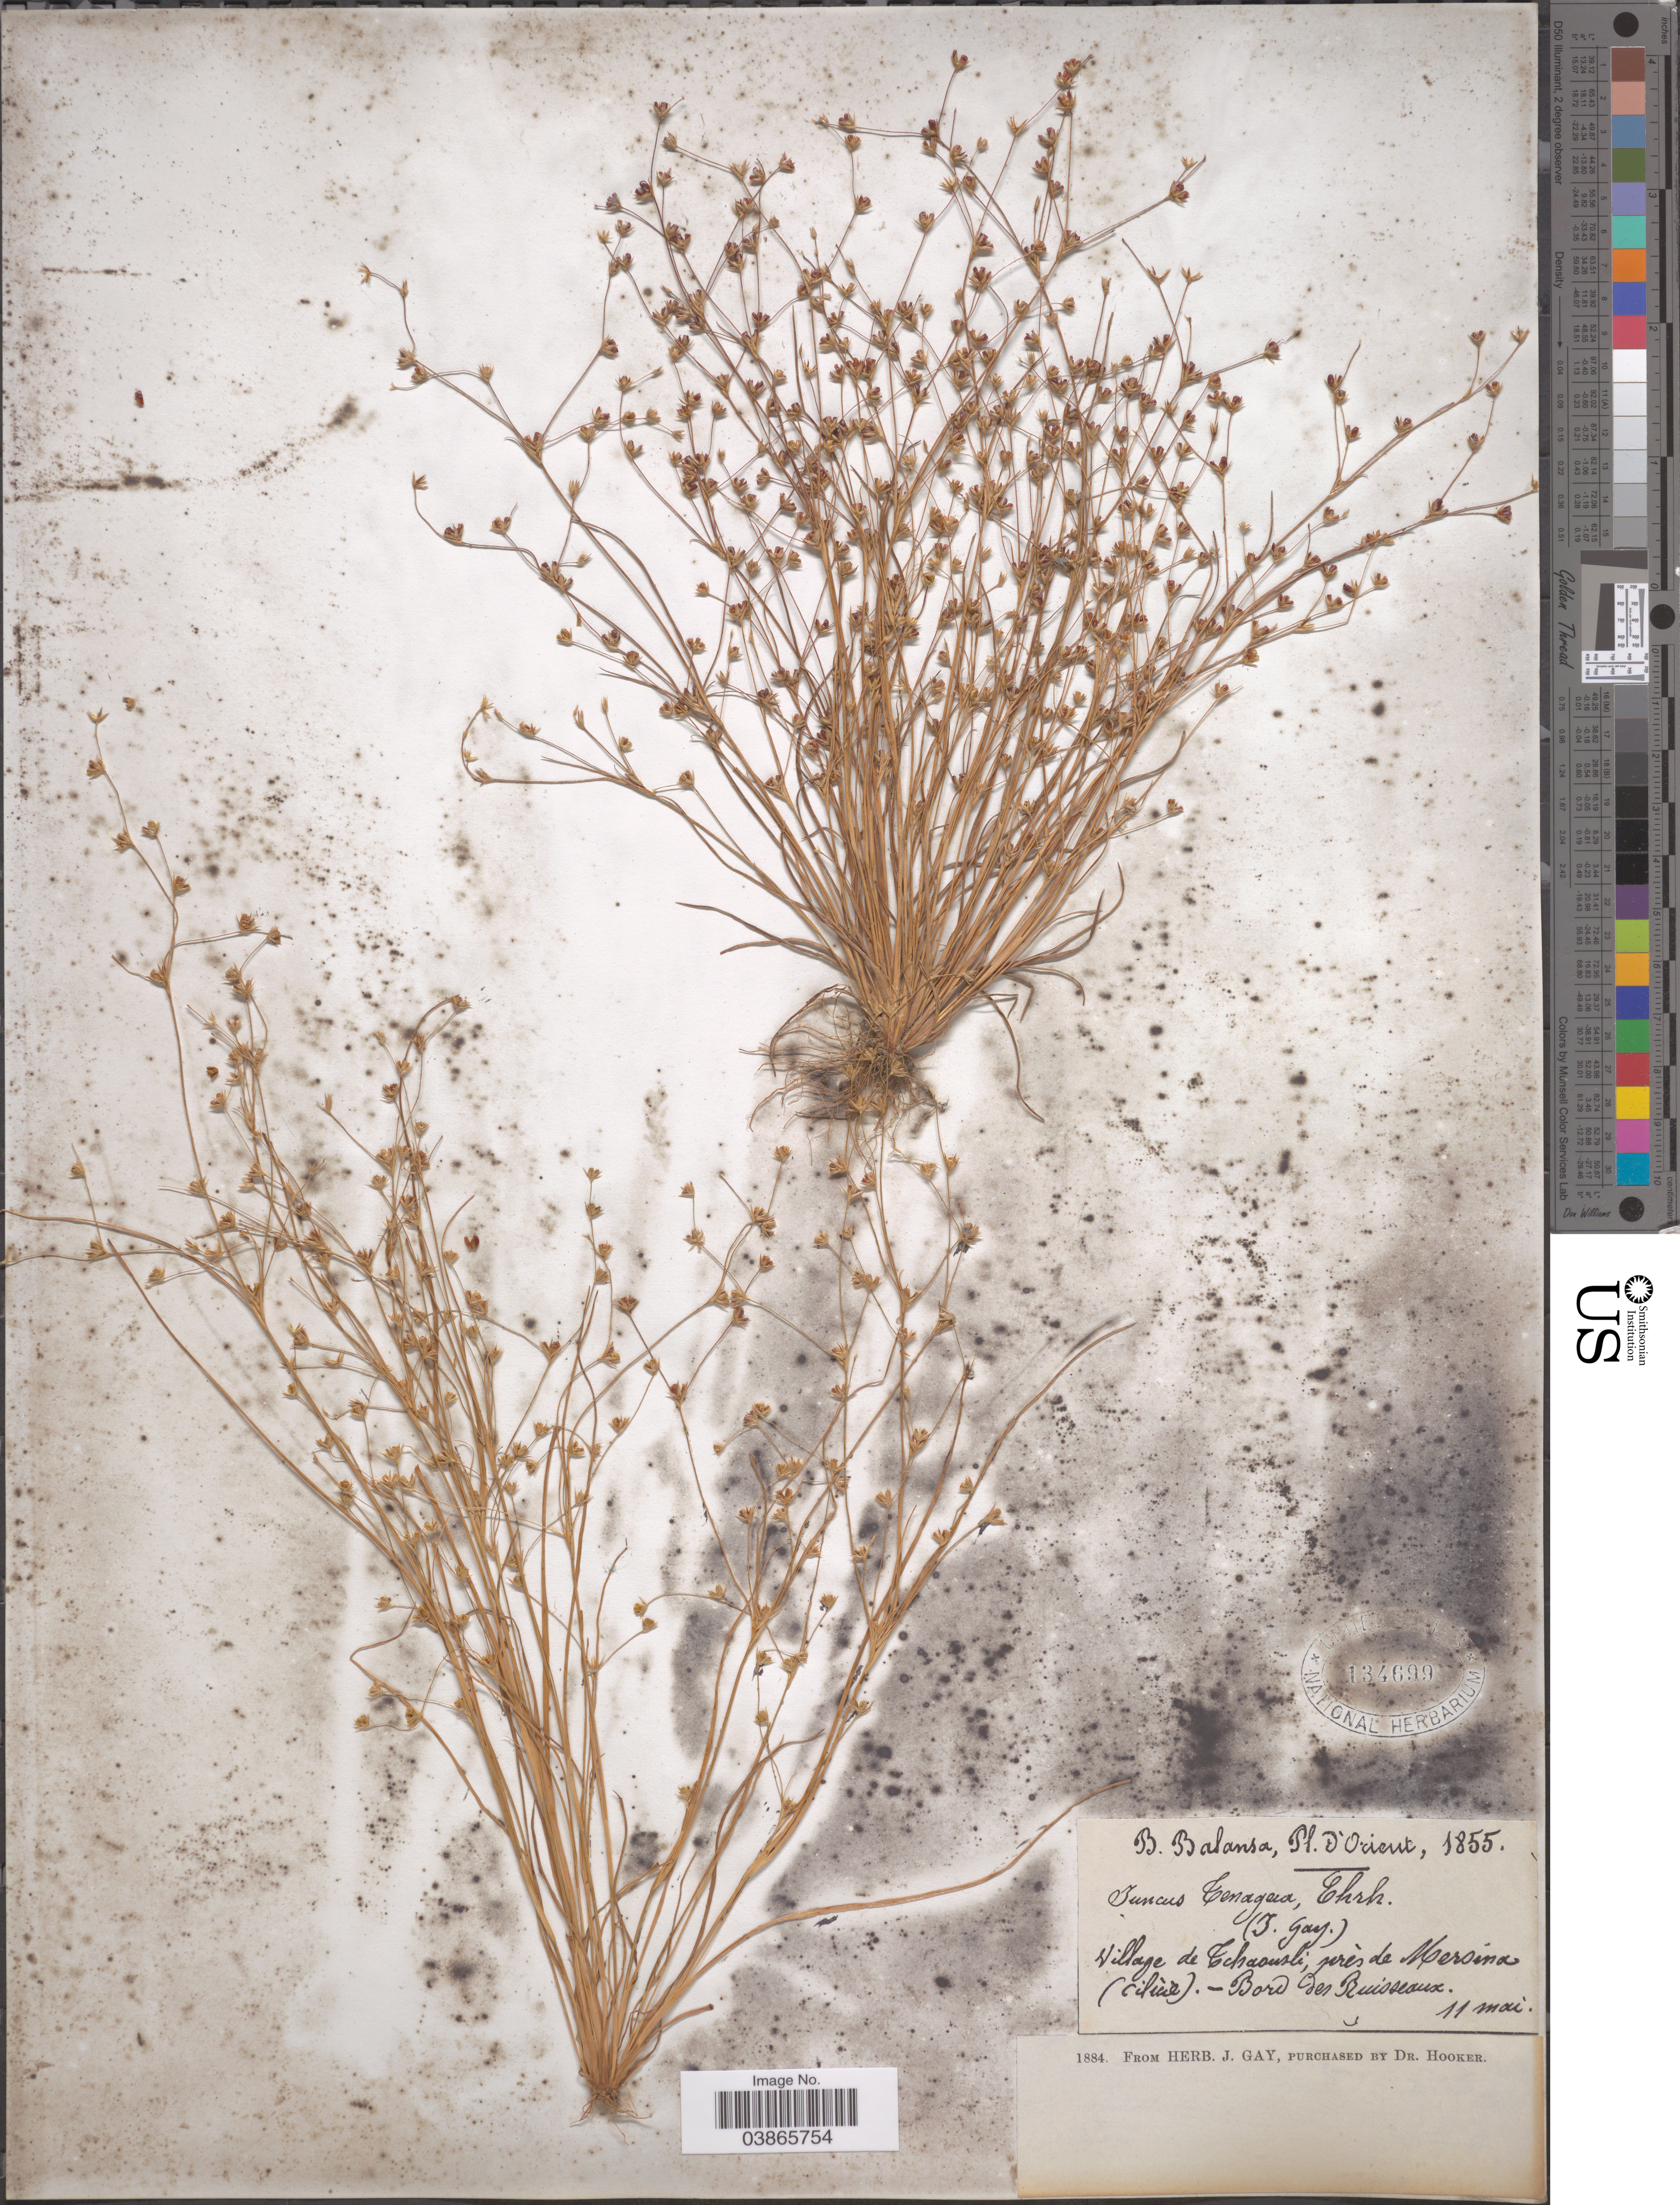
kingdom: Plantae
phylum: Tracheophyta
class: Liliopsida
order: Poales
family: Juncaceae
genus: Juncus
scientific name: Juncus tenageia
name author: Ehrh. ex L. f.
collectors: B. Balansa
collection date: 1855-05-11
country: Turkey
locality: Village de Tchasushi [interpreted], près de Mersina (cilicie).-Bord des Ruisseaux.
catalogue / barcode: US 134699